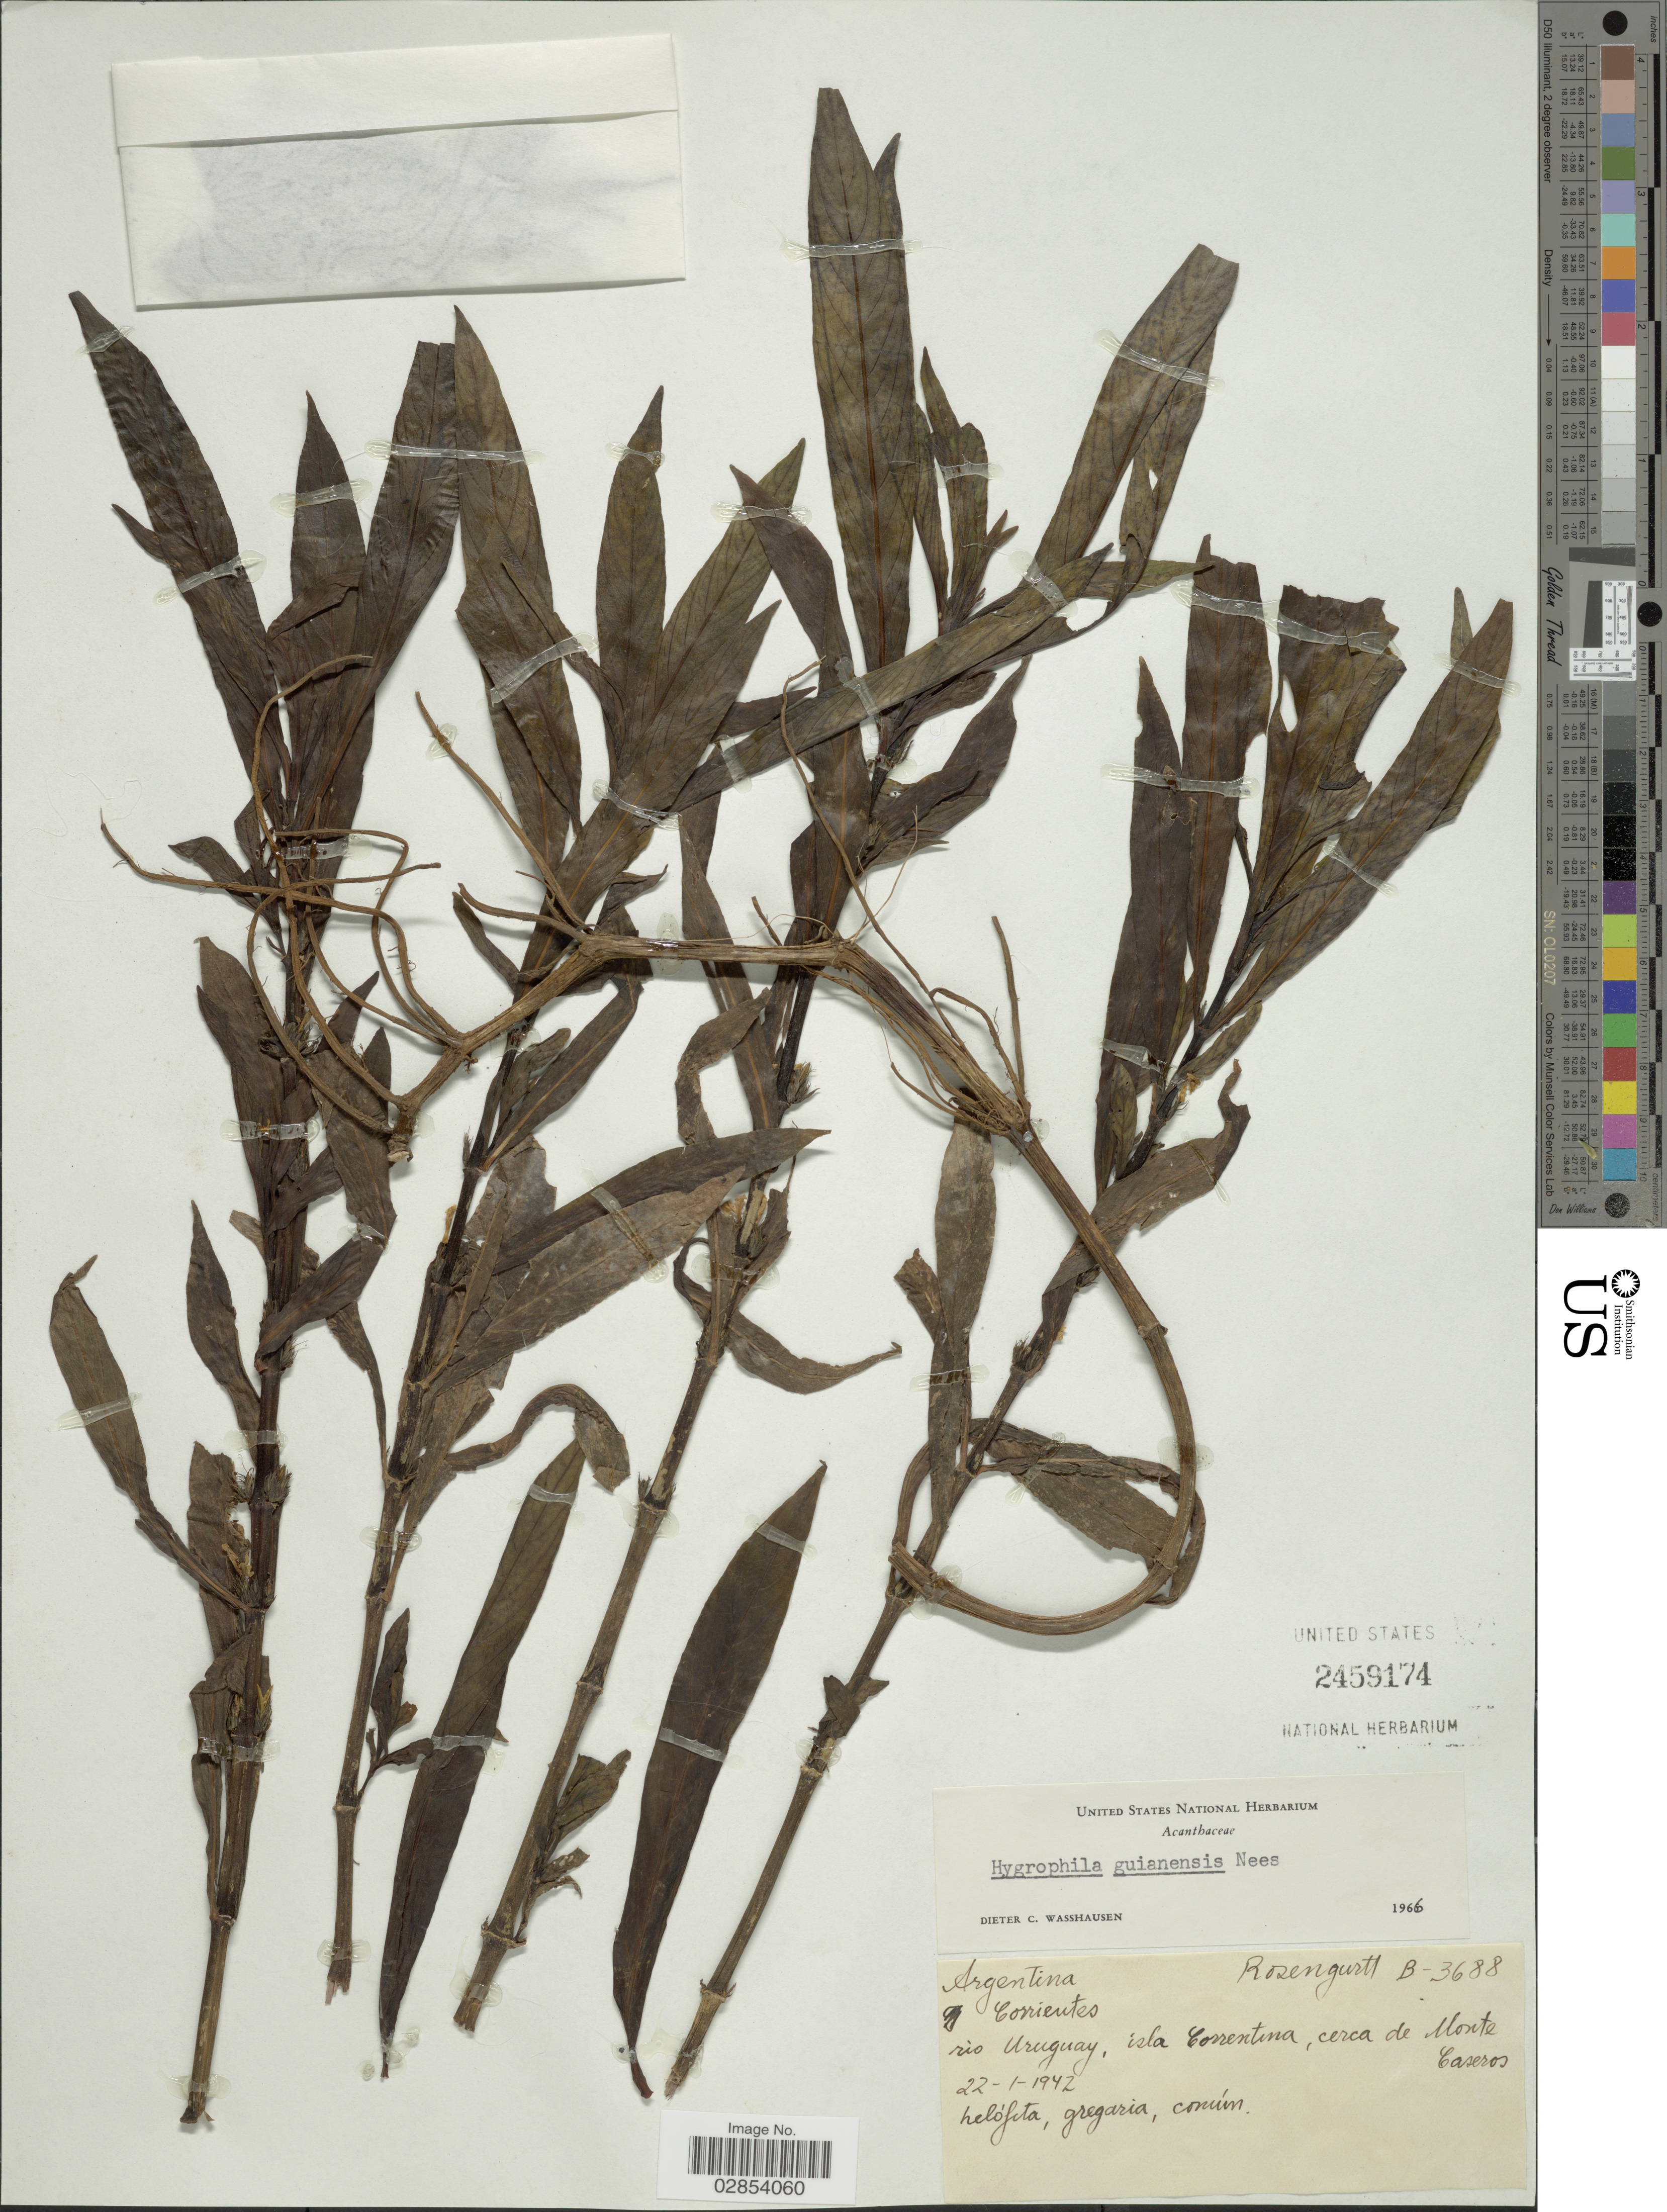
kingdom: Plantae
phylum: Tracheophyta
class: Magnoliopsida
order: Lamiales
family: Acanthaceae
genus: Hygrophila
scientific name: Hygrophila costata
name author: Nees & T. Nees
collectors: Rosengurtt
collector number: B-3688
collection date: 1942-01-22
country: Argentina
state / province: Corrientes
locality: Rio Uruguay, isla Correntina, cerca de Monte Caseros.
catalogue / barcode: US 2459174